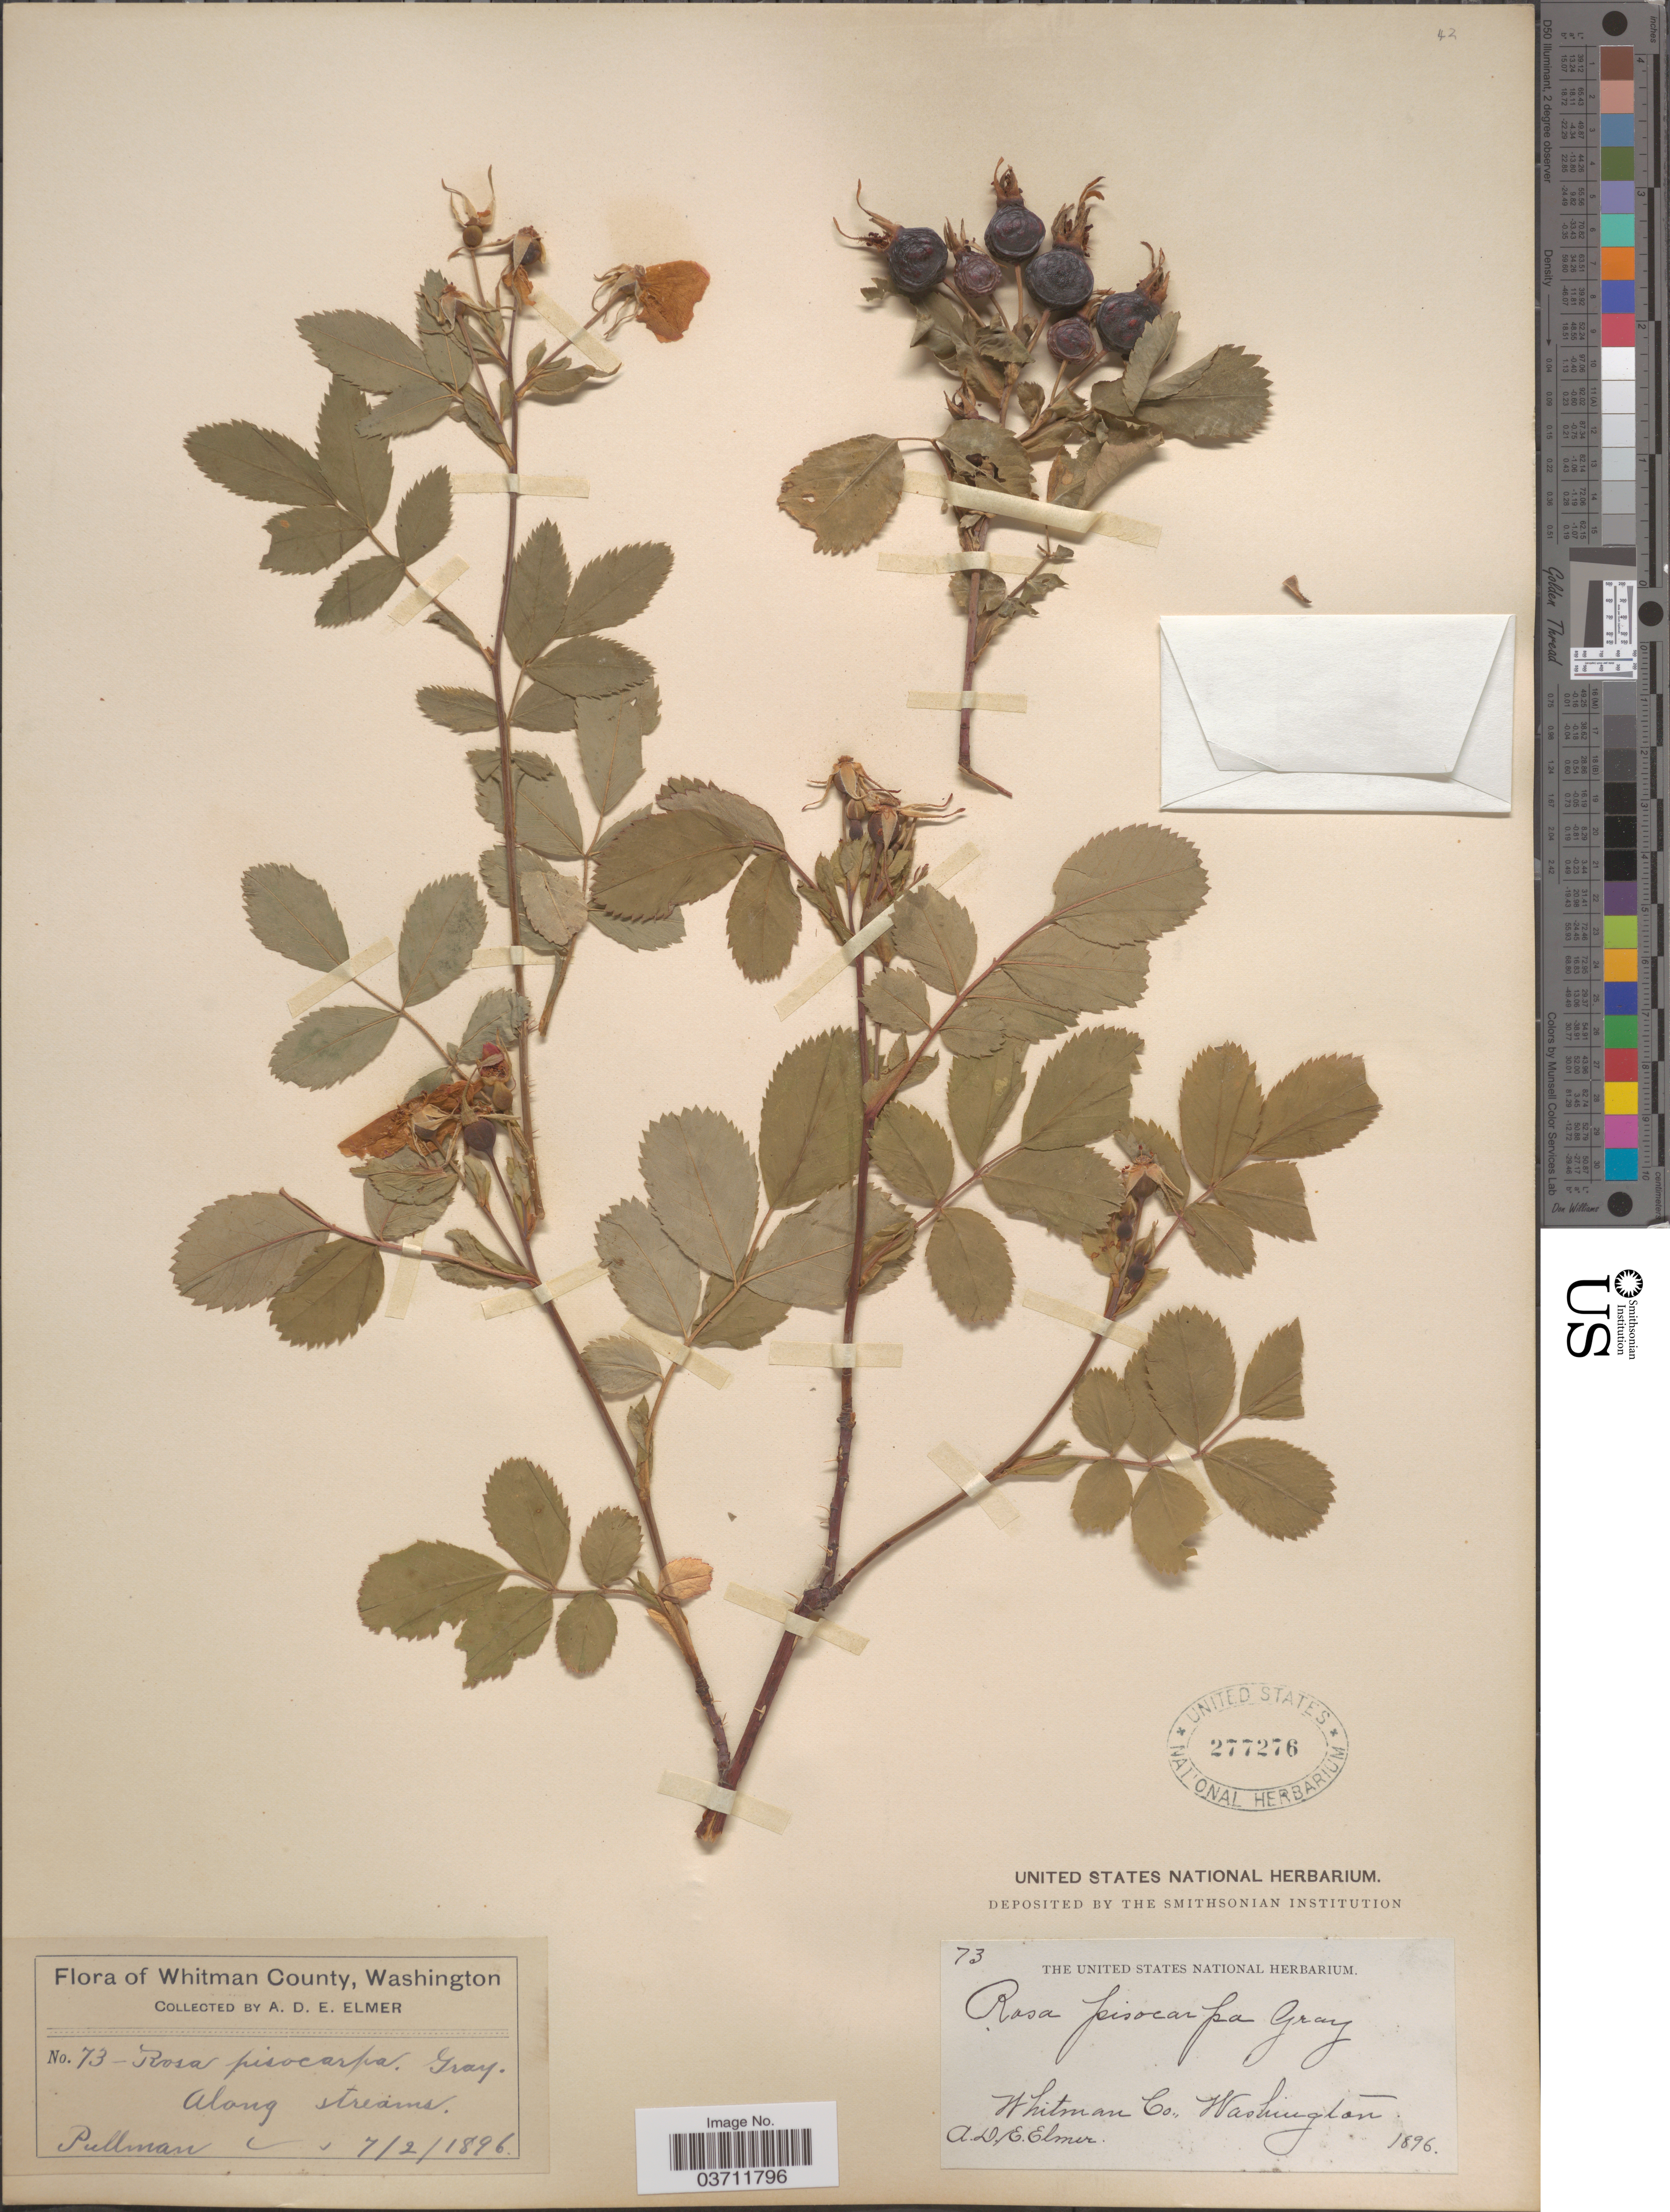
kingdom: Plantae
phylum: Tracheophyta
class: Magnoliopsida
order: Rosales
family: Rosaceae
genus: Rosa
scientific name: Rosa pisocarpa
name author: A. Gray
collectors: A. D. E. Elmer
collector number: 73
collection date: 1896-07-02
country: United States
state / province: Washington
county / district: Whitman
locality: Whitman County. Pullman.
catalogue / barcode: US 277276